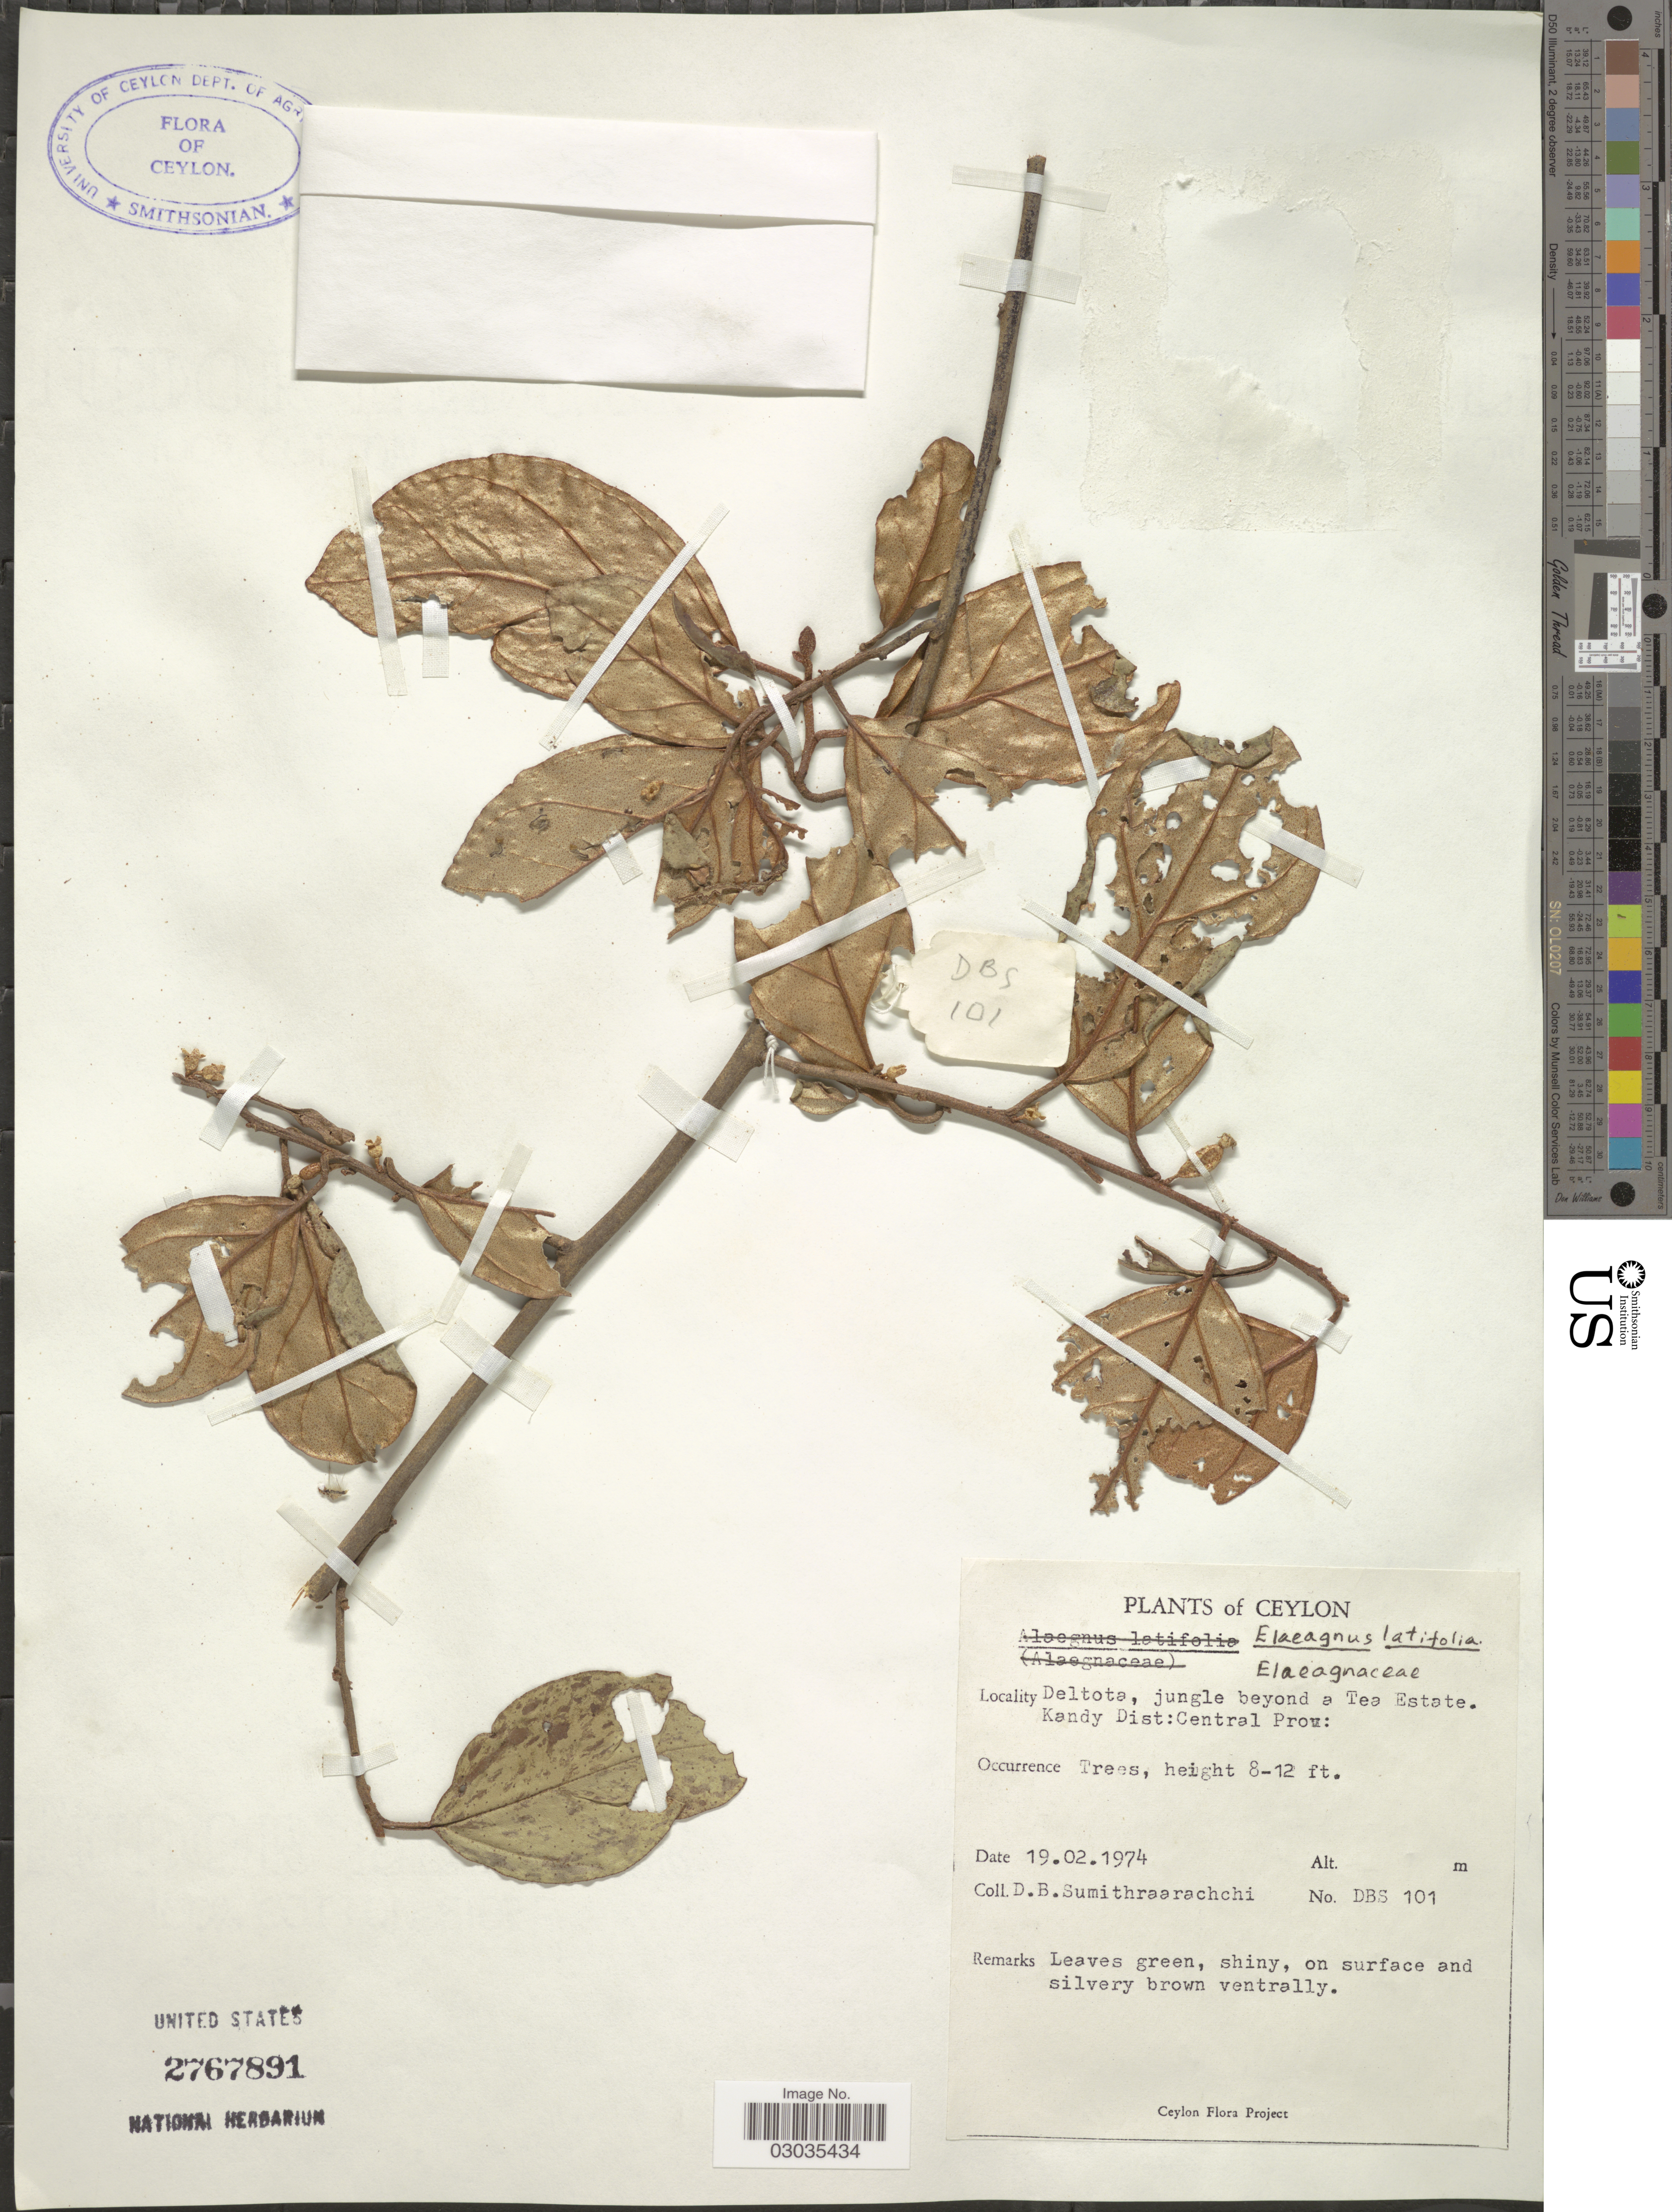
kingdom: Plantae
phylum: Tracheophyta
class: Magnoliopsida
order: Rosales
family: Elaeagnaceae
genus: Elaeagnus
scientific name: Elaeagnus latifolia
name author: L.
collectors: D. B. Sumithraarachchi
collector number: DBS 101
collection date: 1974-02-19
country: Sri Lanka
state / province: Central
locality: Ceylon. Deltota, jungle beyond a Tea Estate. Kandy Dist: Central Prov.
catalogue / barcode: US 2767891